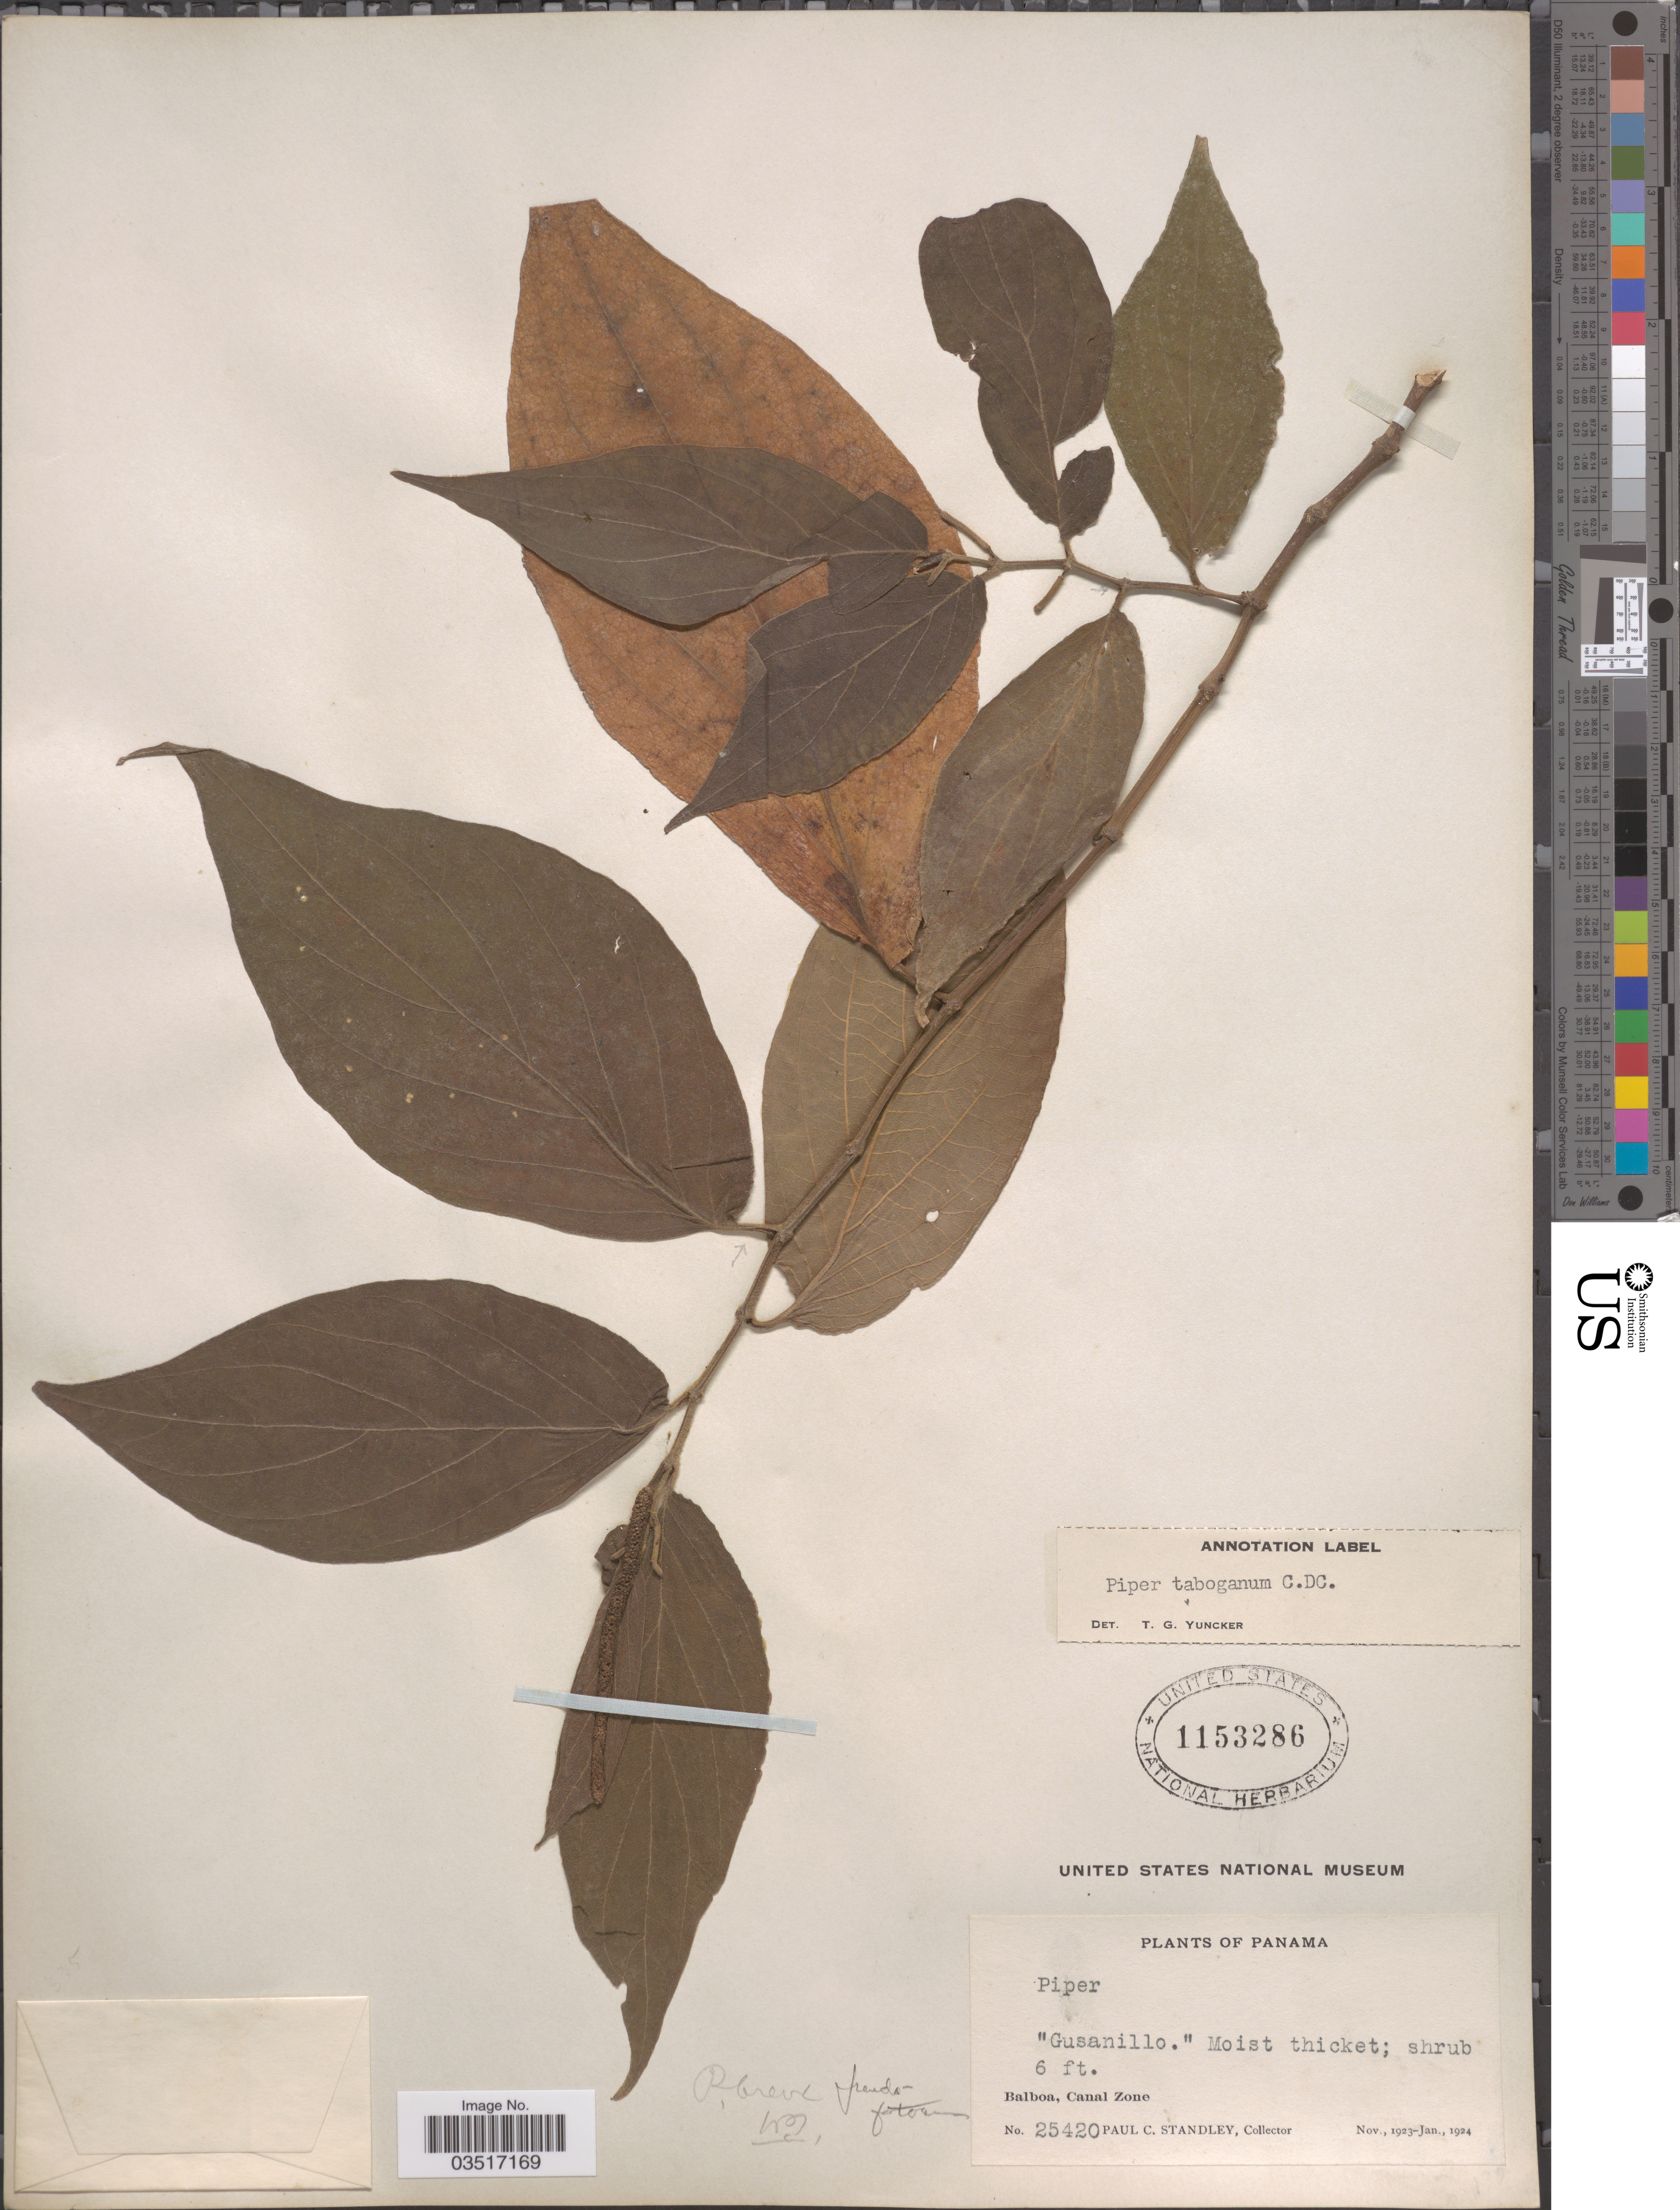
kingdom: Plantae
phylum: Tracheophyta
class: Magnoliopsida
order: Piperales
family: Piperaceae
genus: Piper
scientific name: Piper taboganum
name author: C. DC.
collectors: P. C. Standley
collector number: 25420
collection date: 1923-11/1924-01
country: Panama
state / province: Colón / Panamá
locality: Balboa, Canal Zone.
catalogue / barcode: US 1153286